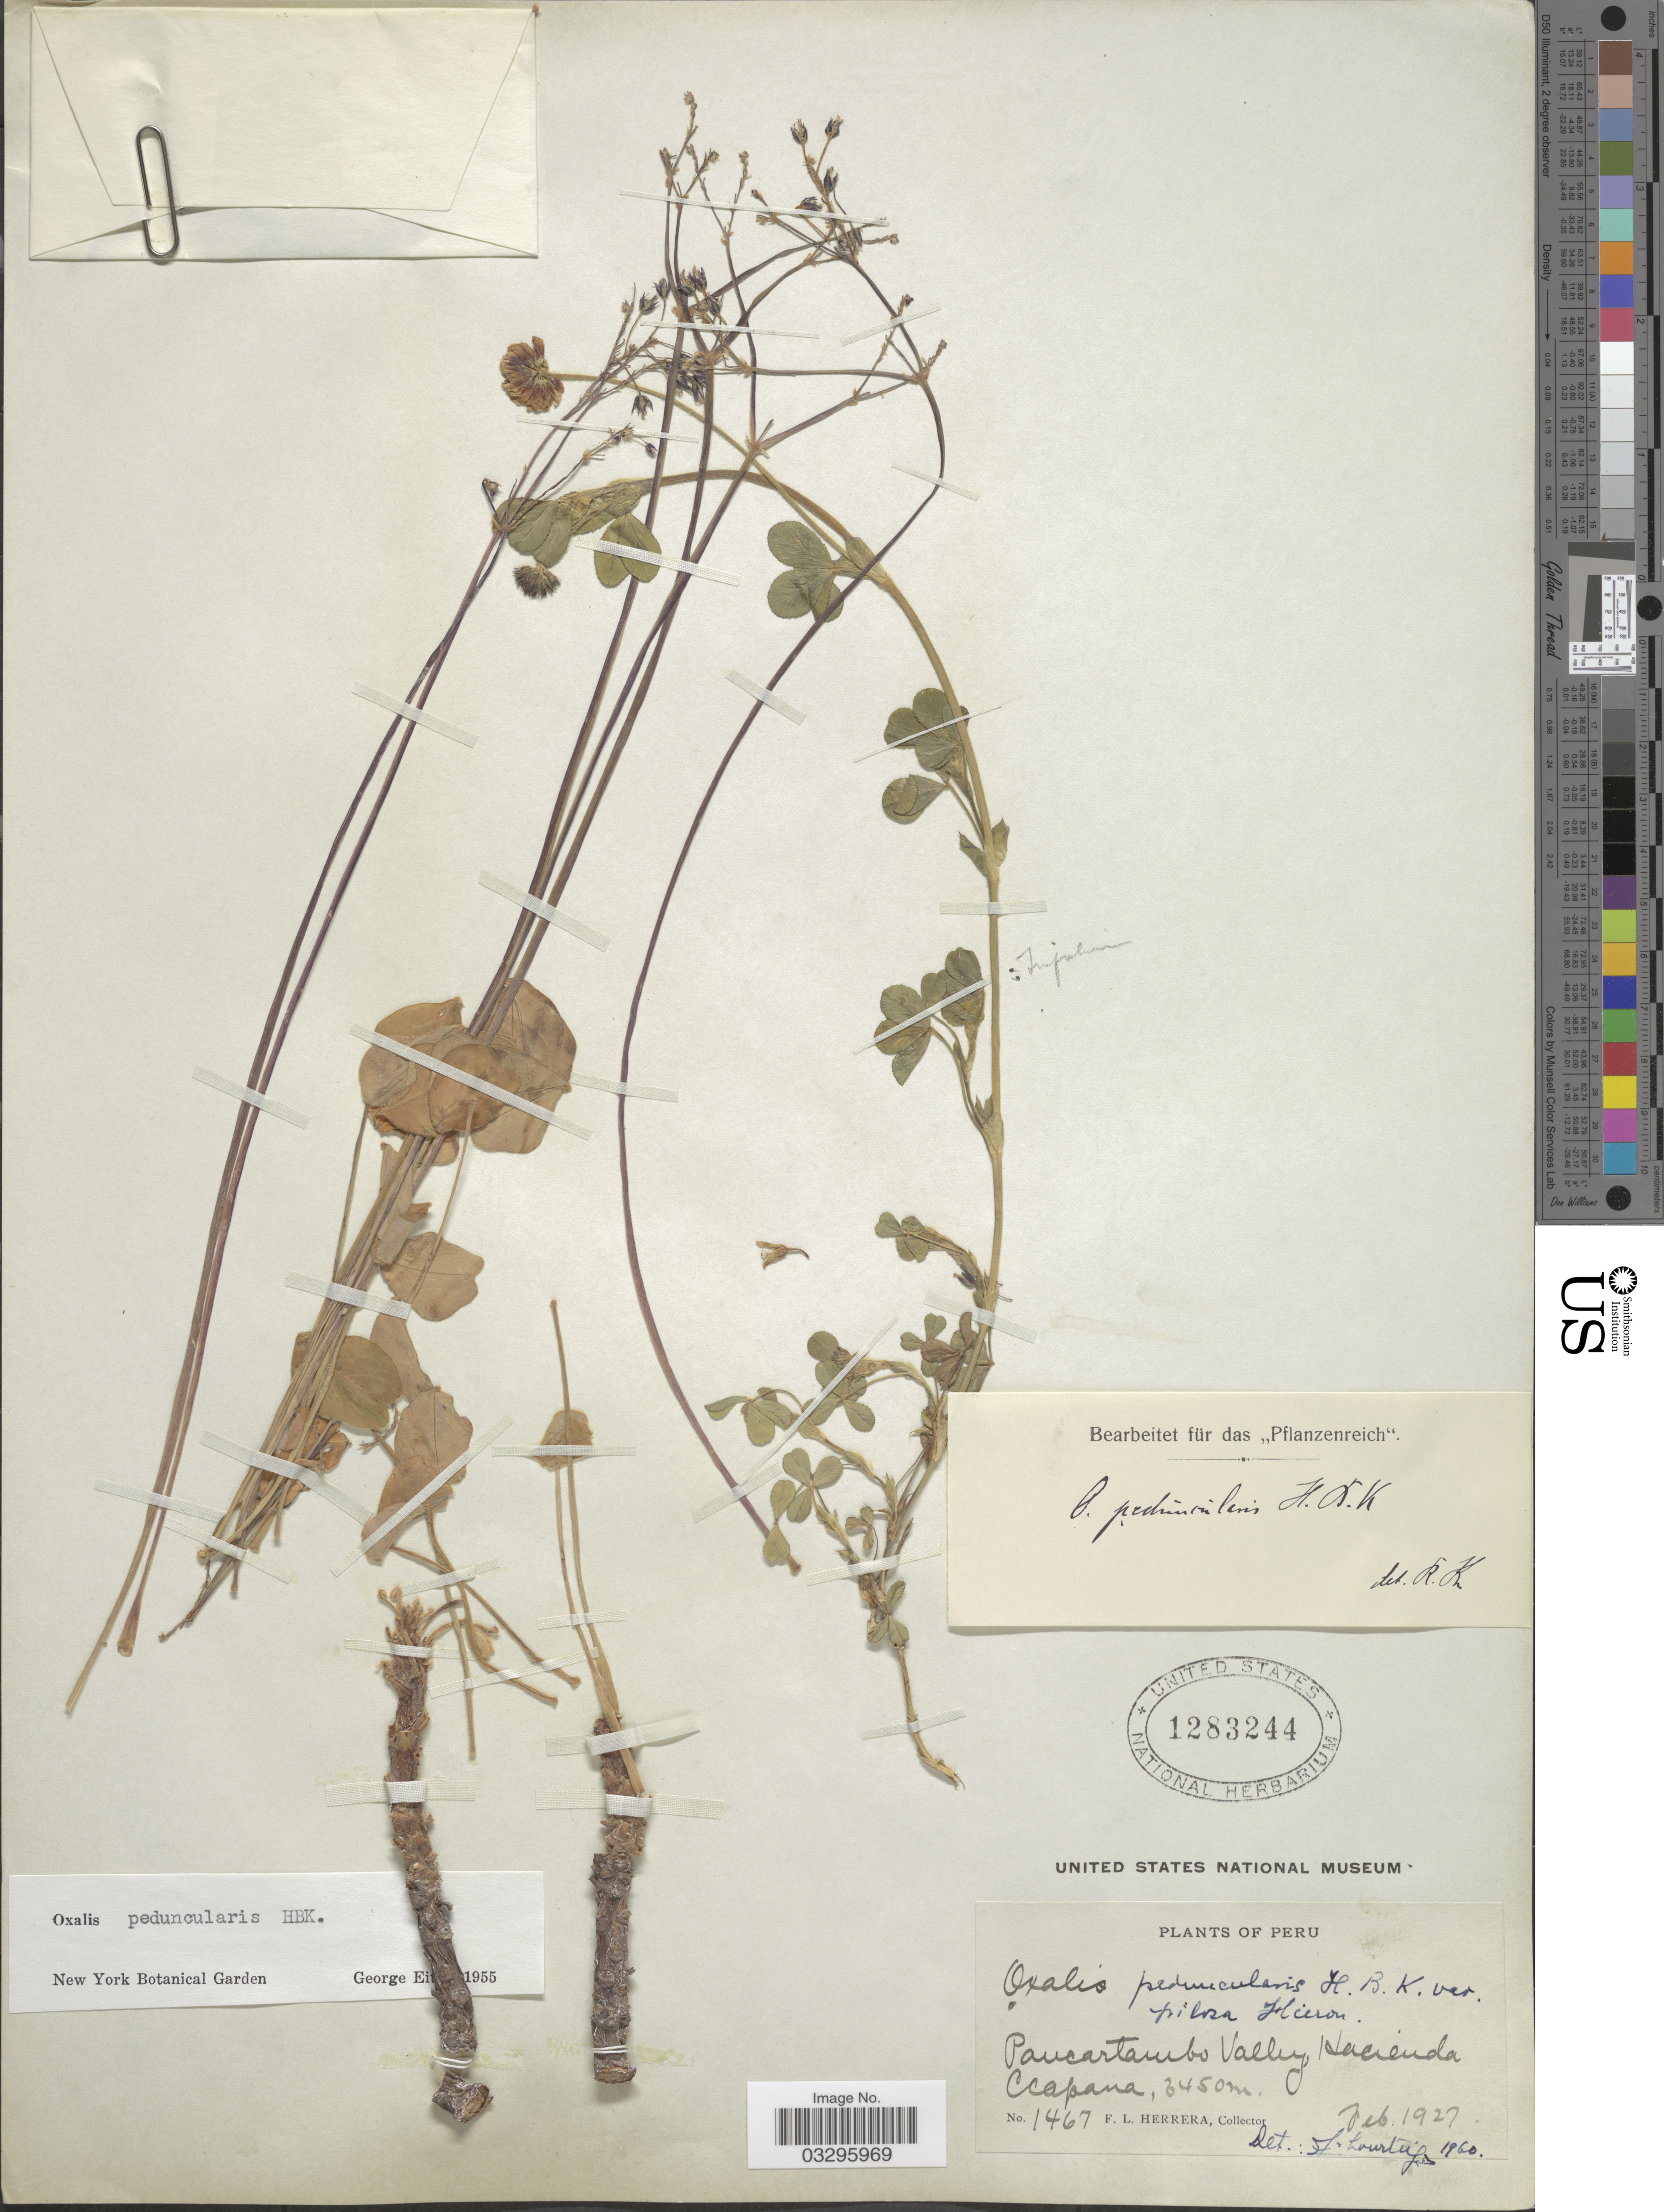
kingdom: Plantae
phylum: Tracheophyta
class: Magnoliopsida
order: Oxalidales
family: Oxalidaceae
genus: Oxalis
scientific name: Oxalis peduncularis var. pilosa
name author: Hieron.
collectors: F. L. Herrera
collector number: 1467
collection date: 1927-02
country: Peru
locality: Paucaratambo Valley, Hacienda Ccapana.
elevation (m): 3450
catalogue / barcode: US 1283244